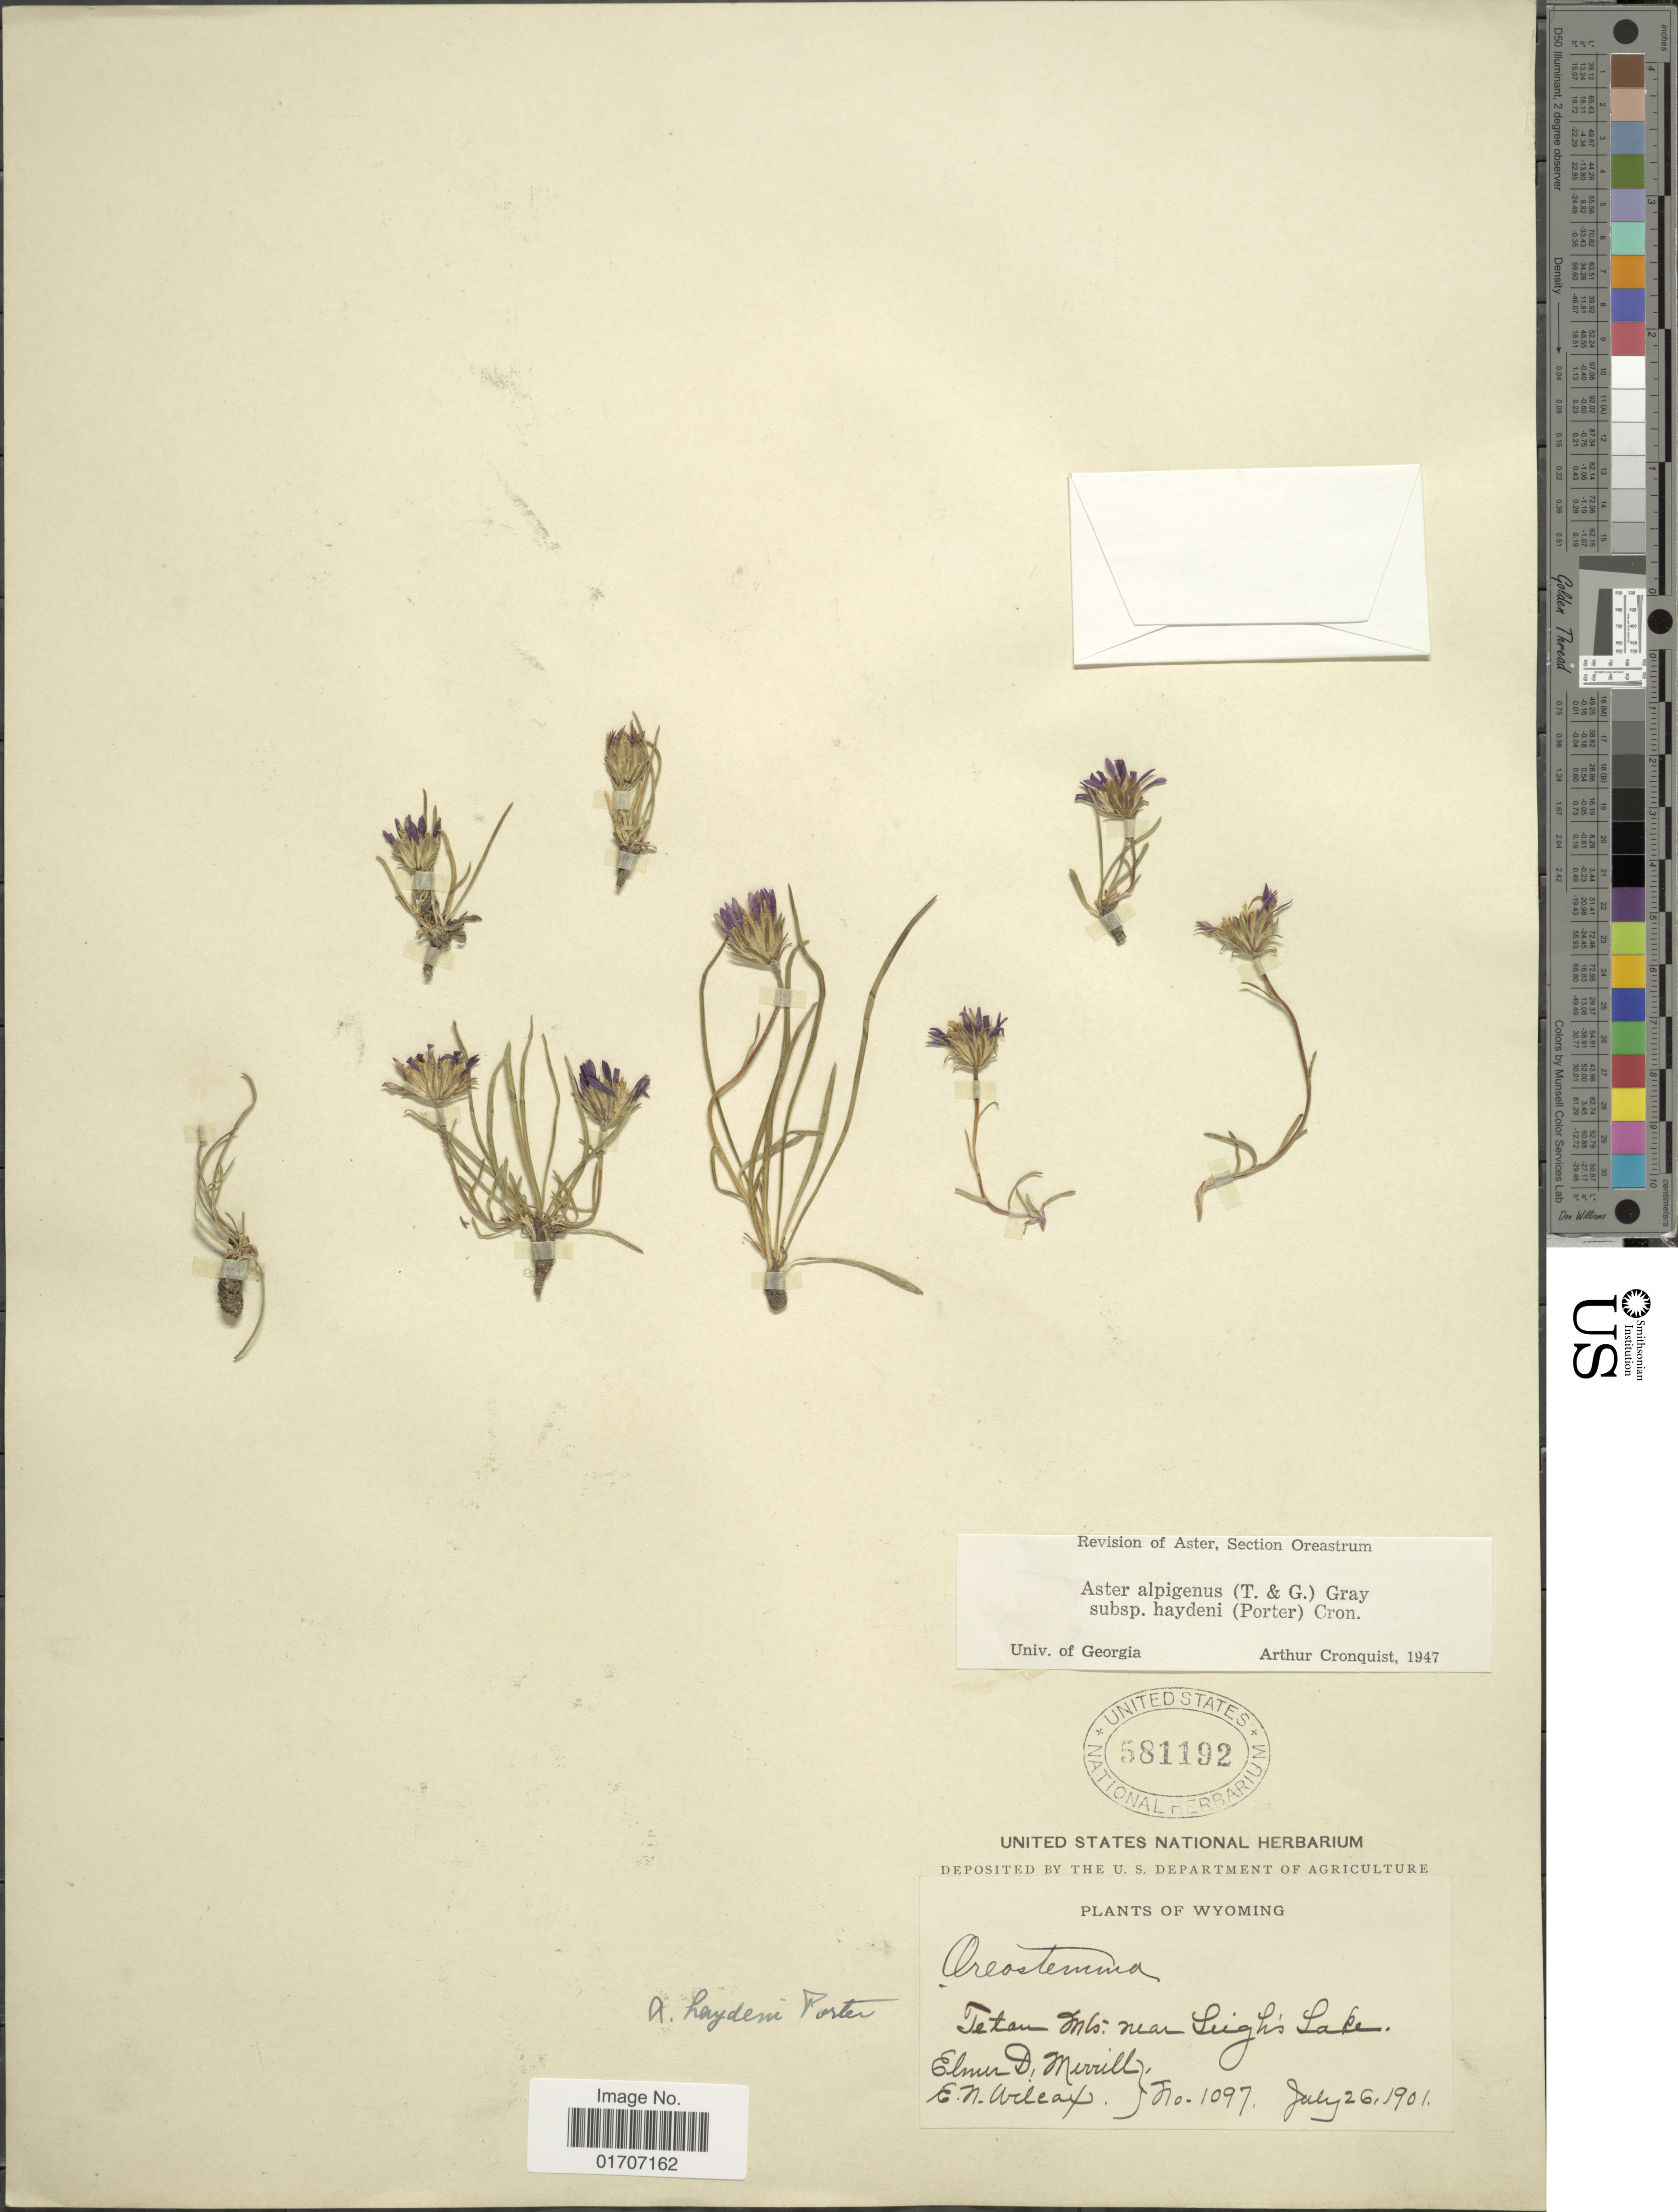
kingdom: Plantae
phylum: Tracheophyta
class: Magnoliopsida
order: Asterales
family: Asteraceae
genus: Oreostemma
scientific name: Oreostemma alpigenum var. haydenii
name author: (Porter) G.L. Nesom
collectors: E. D. Merrill & E. Wileax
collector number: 1097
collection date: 1901-07-26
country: United States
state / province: Wyoming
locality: Teton Mts., near Leigh's Lake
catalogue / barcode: US 581192